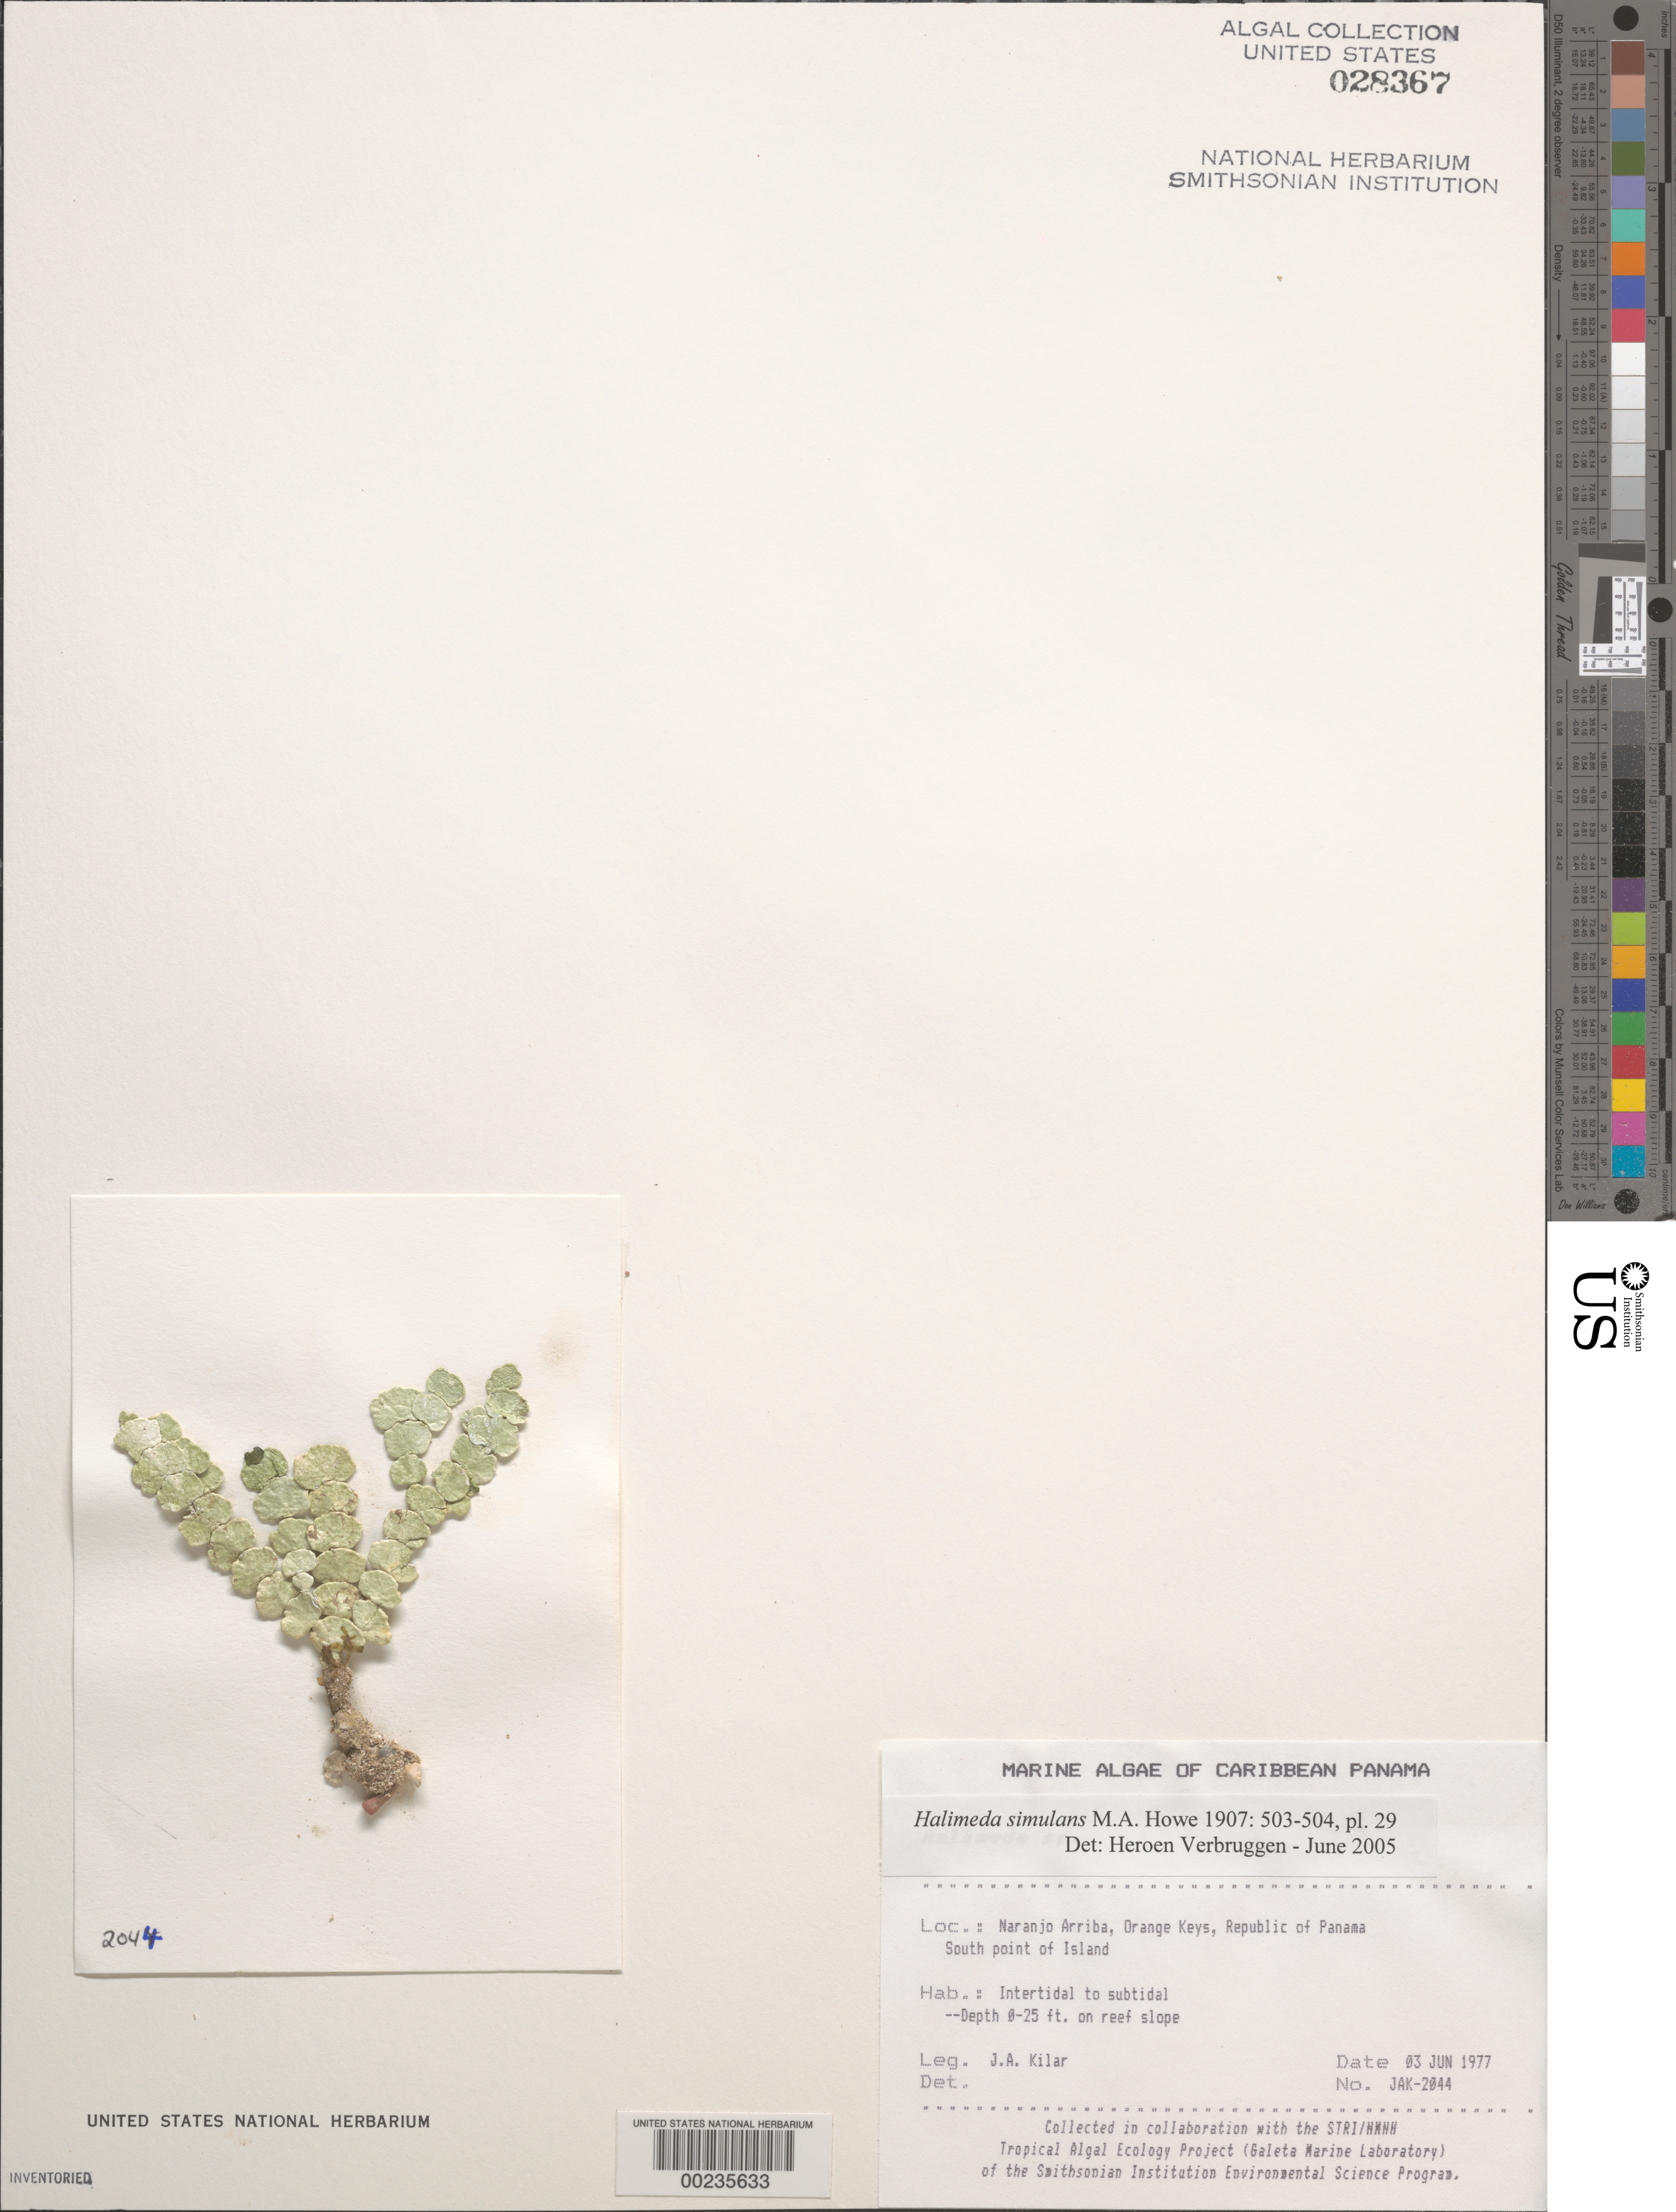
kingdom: Plantae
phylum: Chlorophyta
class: Ulvophyceae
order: Bryopsidales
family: Halimedaceae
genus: Halimeda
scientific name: Halimeda simulans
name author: M. Howe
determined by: Verbruggen, H.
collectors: J. A. Kilar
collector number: JAK-2044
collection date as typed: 03 Jun 1977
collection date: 1977-06-03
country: Panama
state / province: Colón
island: Naranjo Arriba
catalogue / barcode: US 28367